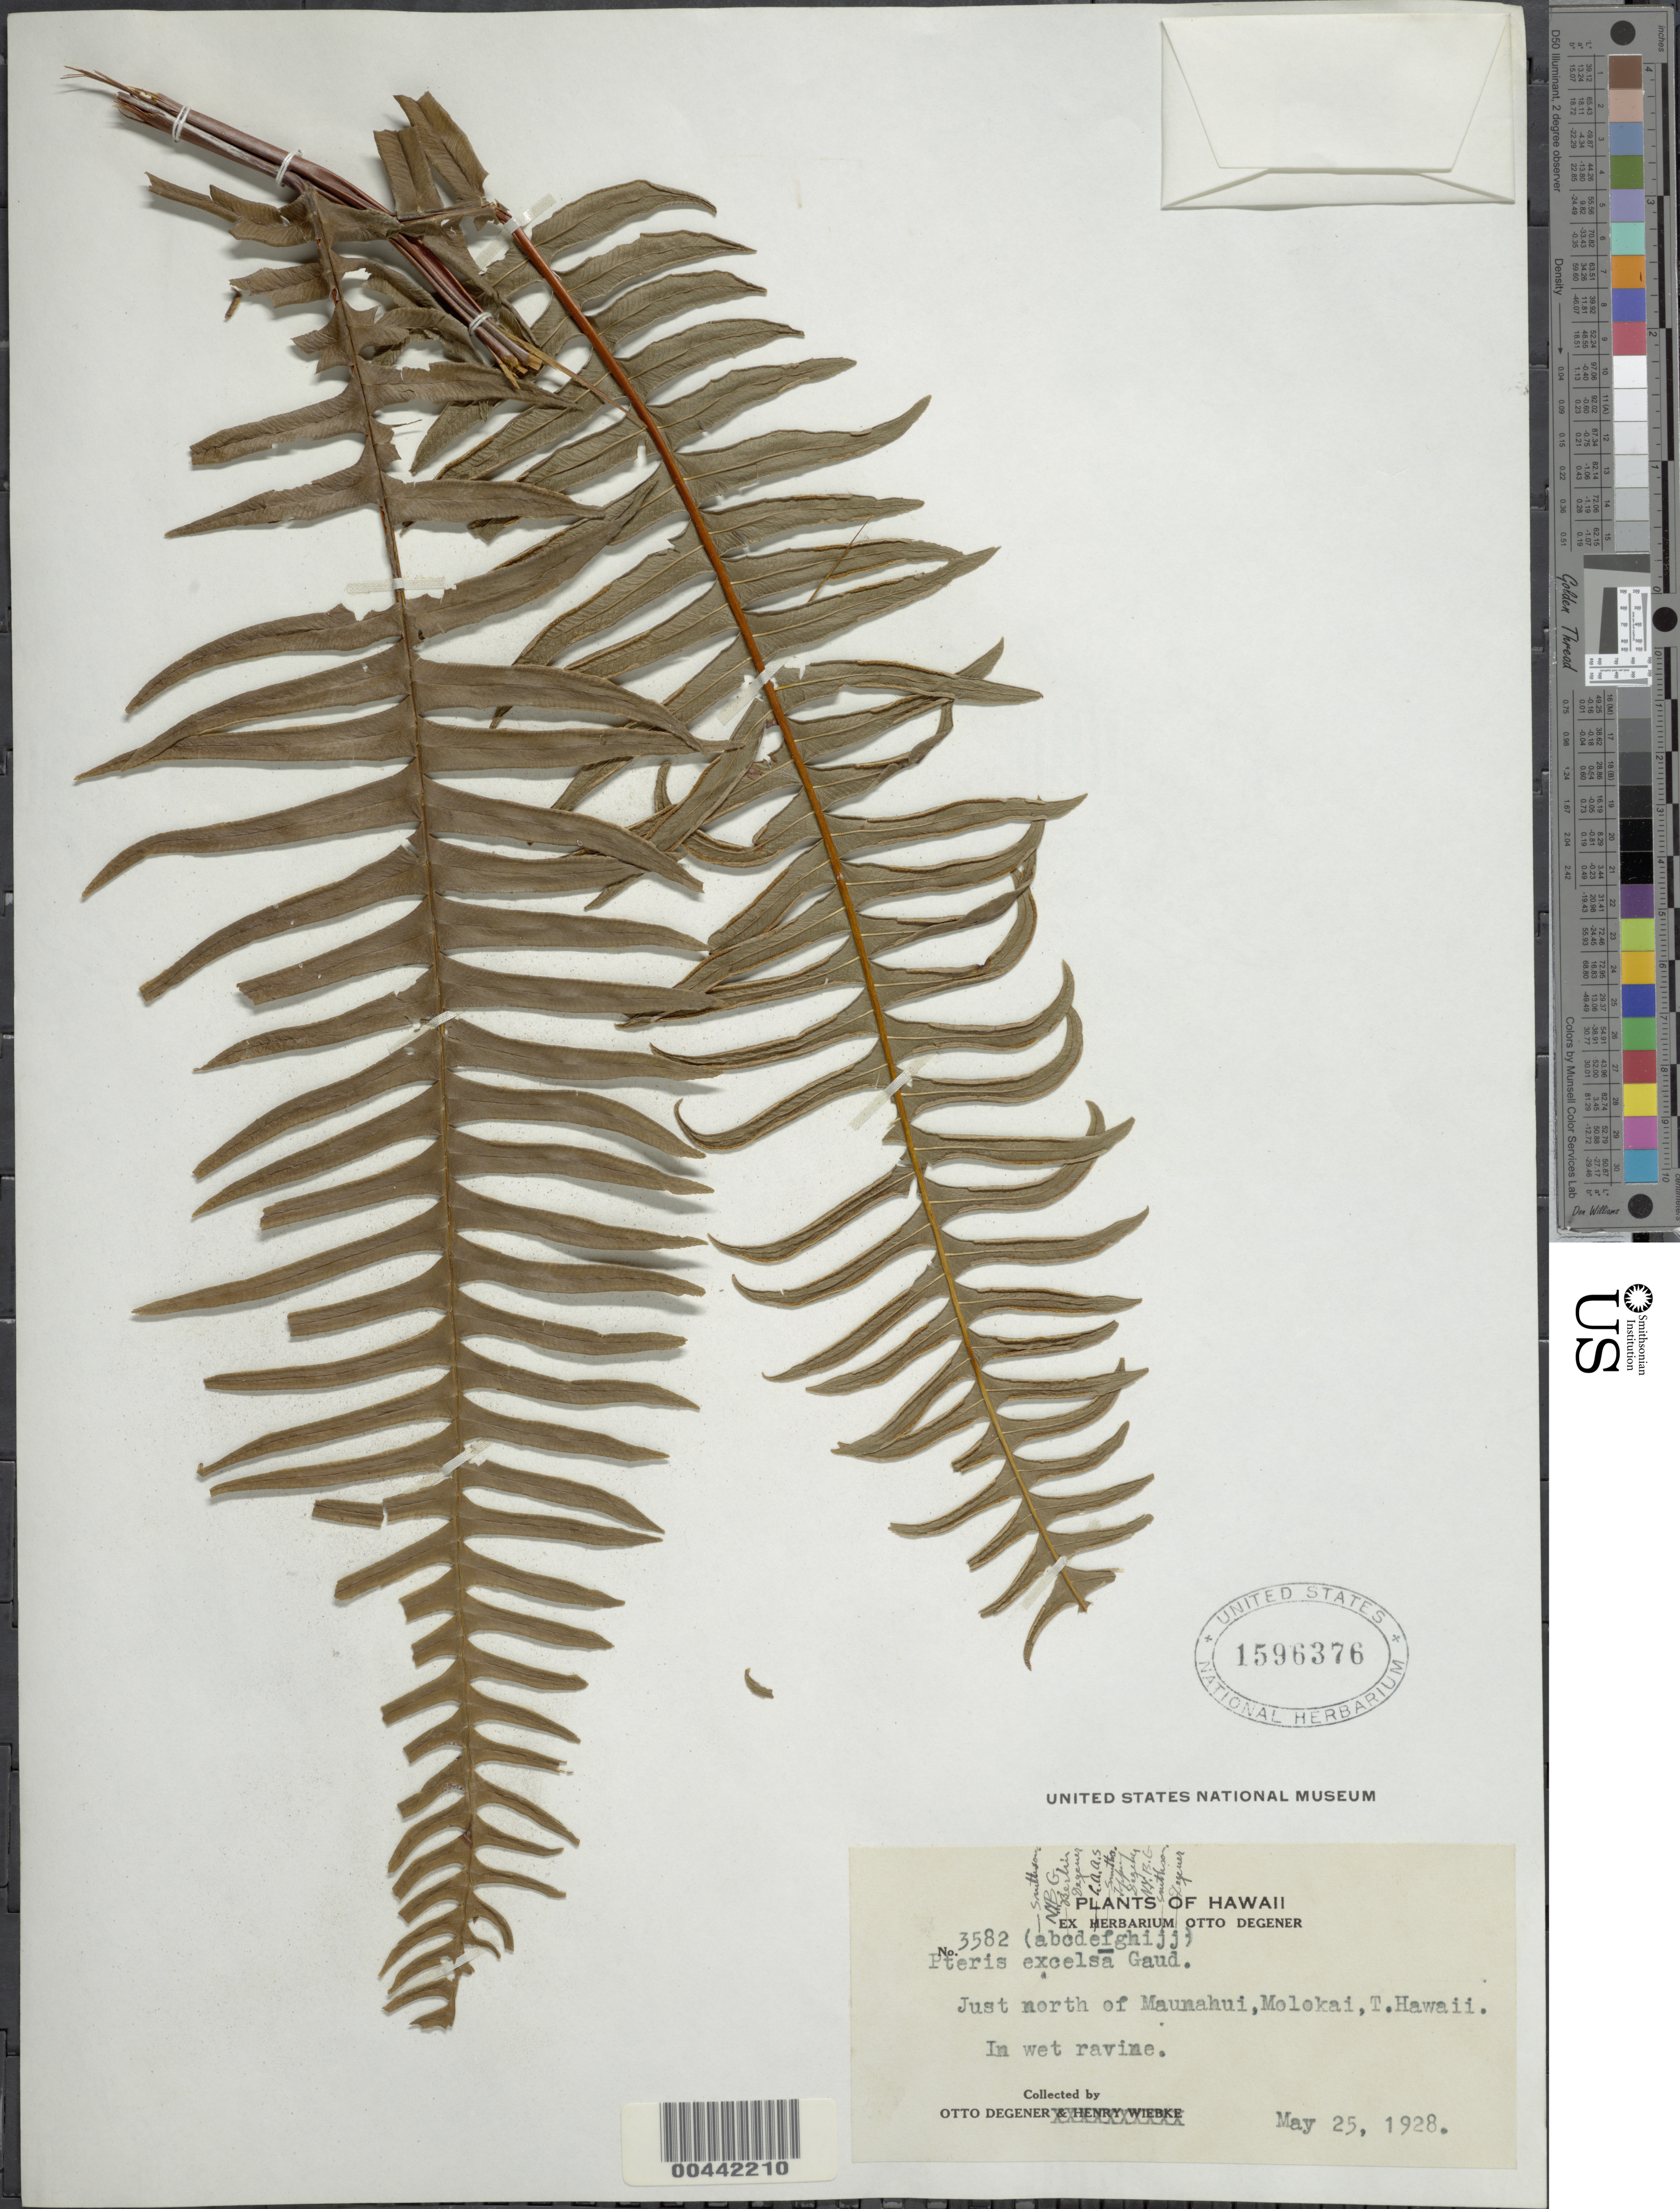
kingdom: Plantae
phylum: Tracheophyta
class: Polypodiopsida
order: Polypodiales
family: Pteridaceae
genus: Pteris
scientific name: Pteris terminalis var. terminalis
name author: Wall.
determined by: Wagner, W. L., (BOT), Smithsonian Institution - National Museum of Natural History (UNITED STATES)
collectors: O. Degener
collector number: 3582(f)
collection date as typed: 25 May 1928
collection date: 1928-05-25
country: United States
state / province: Hawaii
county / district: Maui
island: Moloka'i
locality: Just N of Maunahui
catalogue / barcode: US 1596376